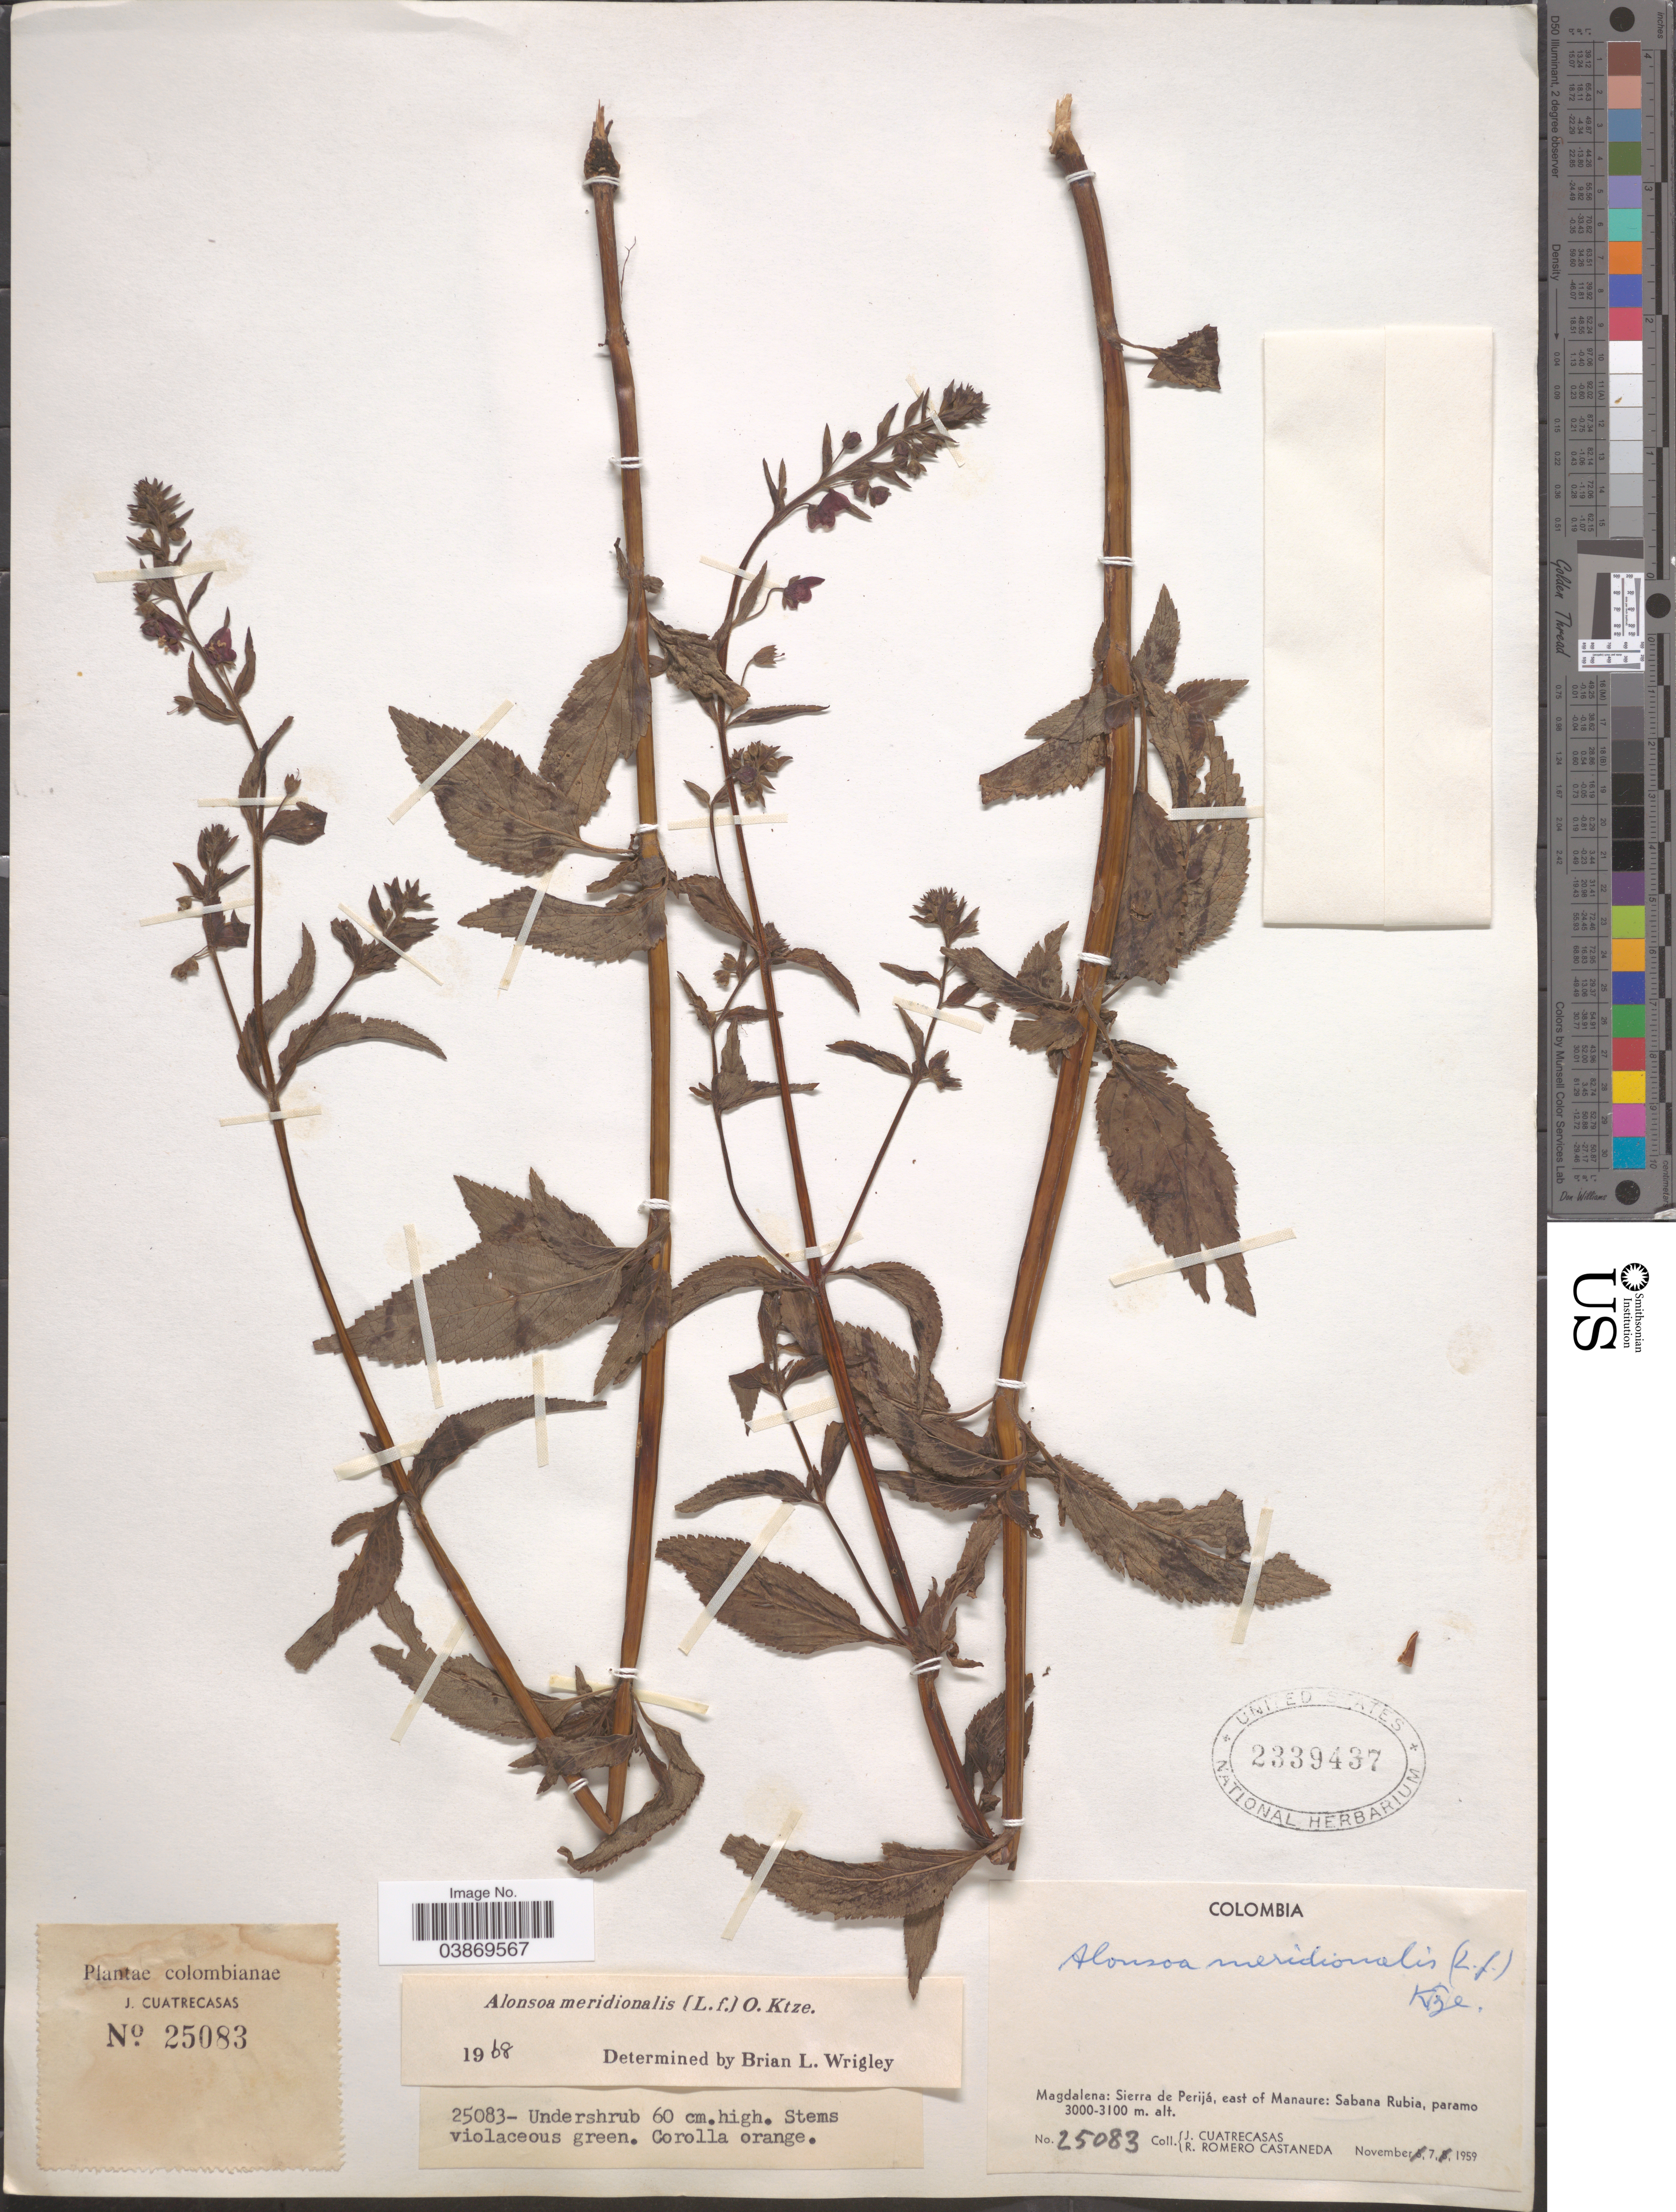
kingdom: Plantae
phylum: Tracheophyta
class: Magnoliopsida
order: Lamiales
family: Scrophulariaceae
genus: Alonsoa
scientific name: Alonsoa meridionalis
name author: (L. f.) Kuntze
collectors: J. Cuatrecasas & R. Romero Castañeda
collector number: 25083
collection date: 1959-11-07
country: Colombia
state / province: Magdalena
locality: Sierra de Perijá, east of Manaure: Sabana Rubia, paramo.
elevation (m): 3000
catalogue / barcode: US 2339437